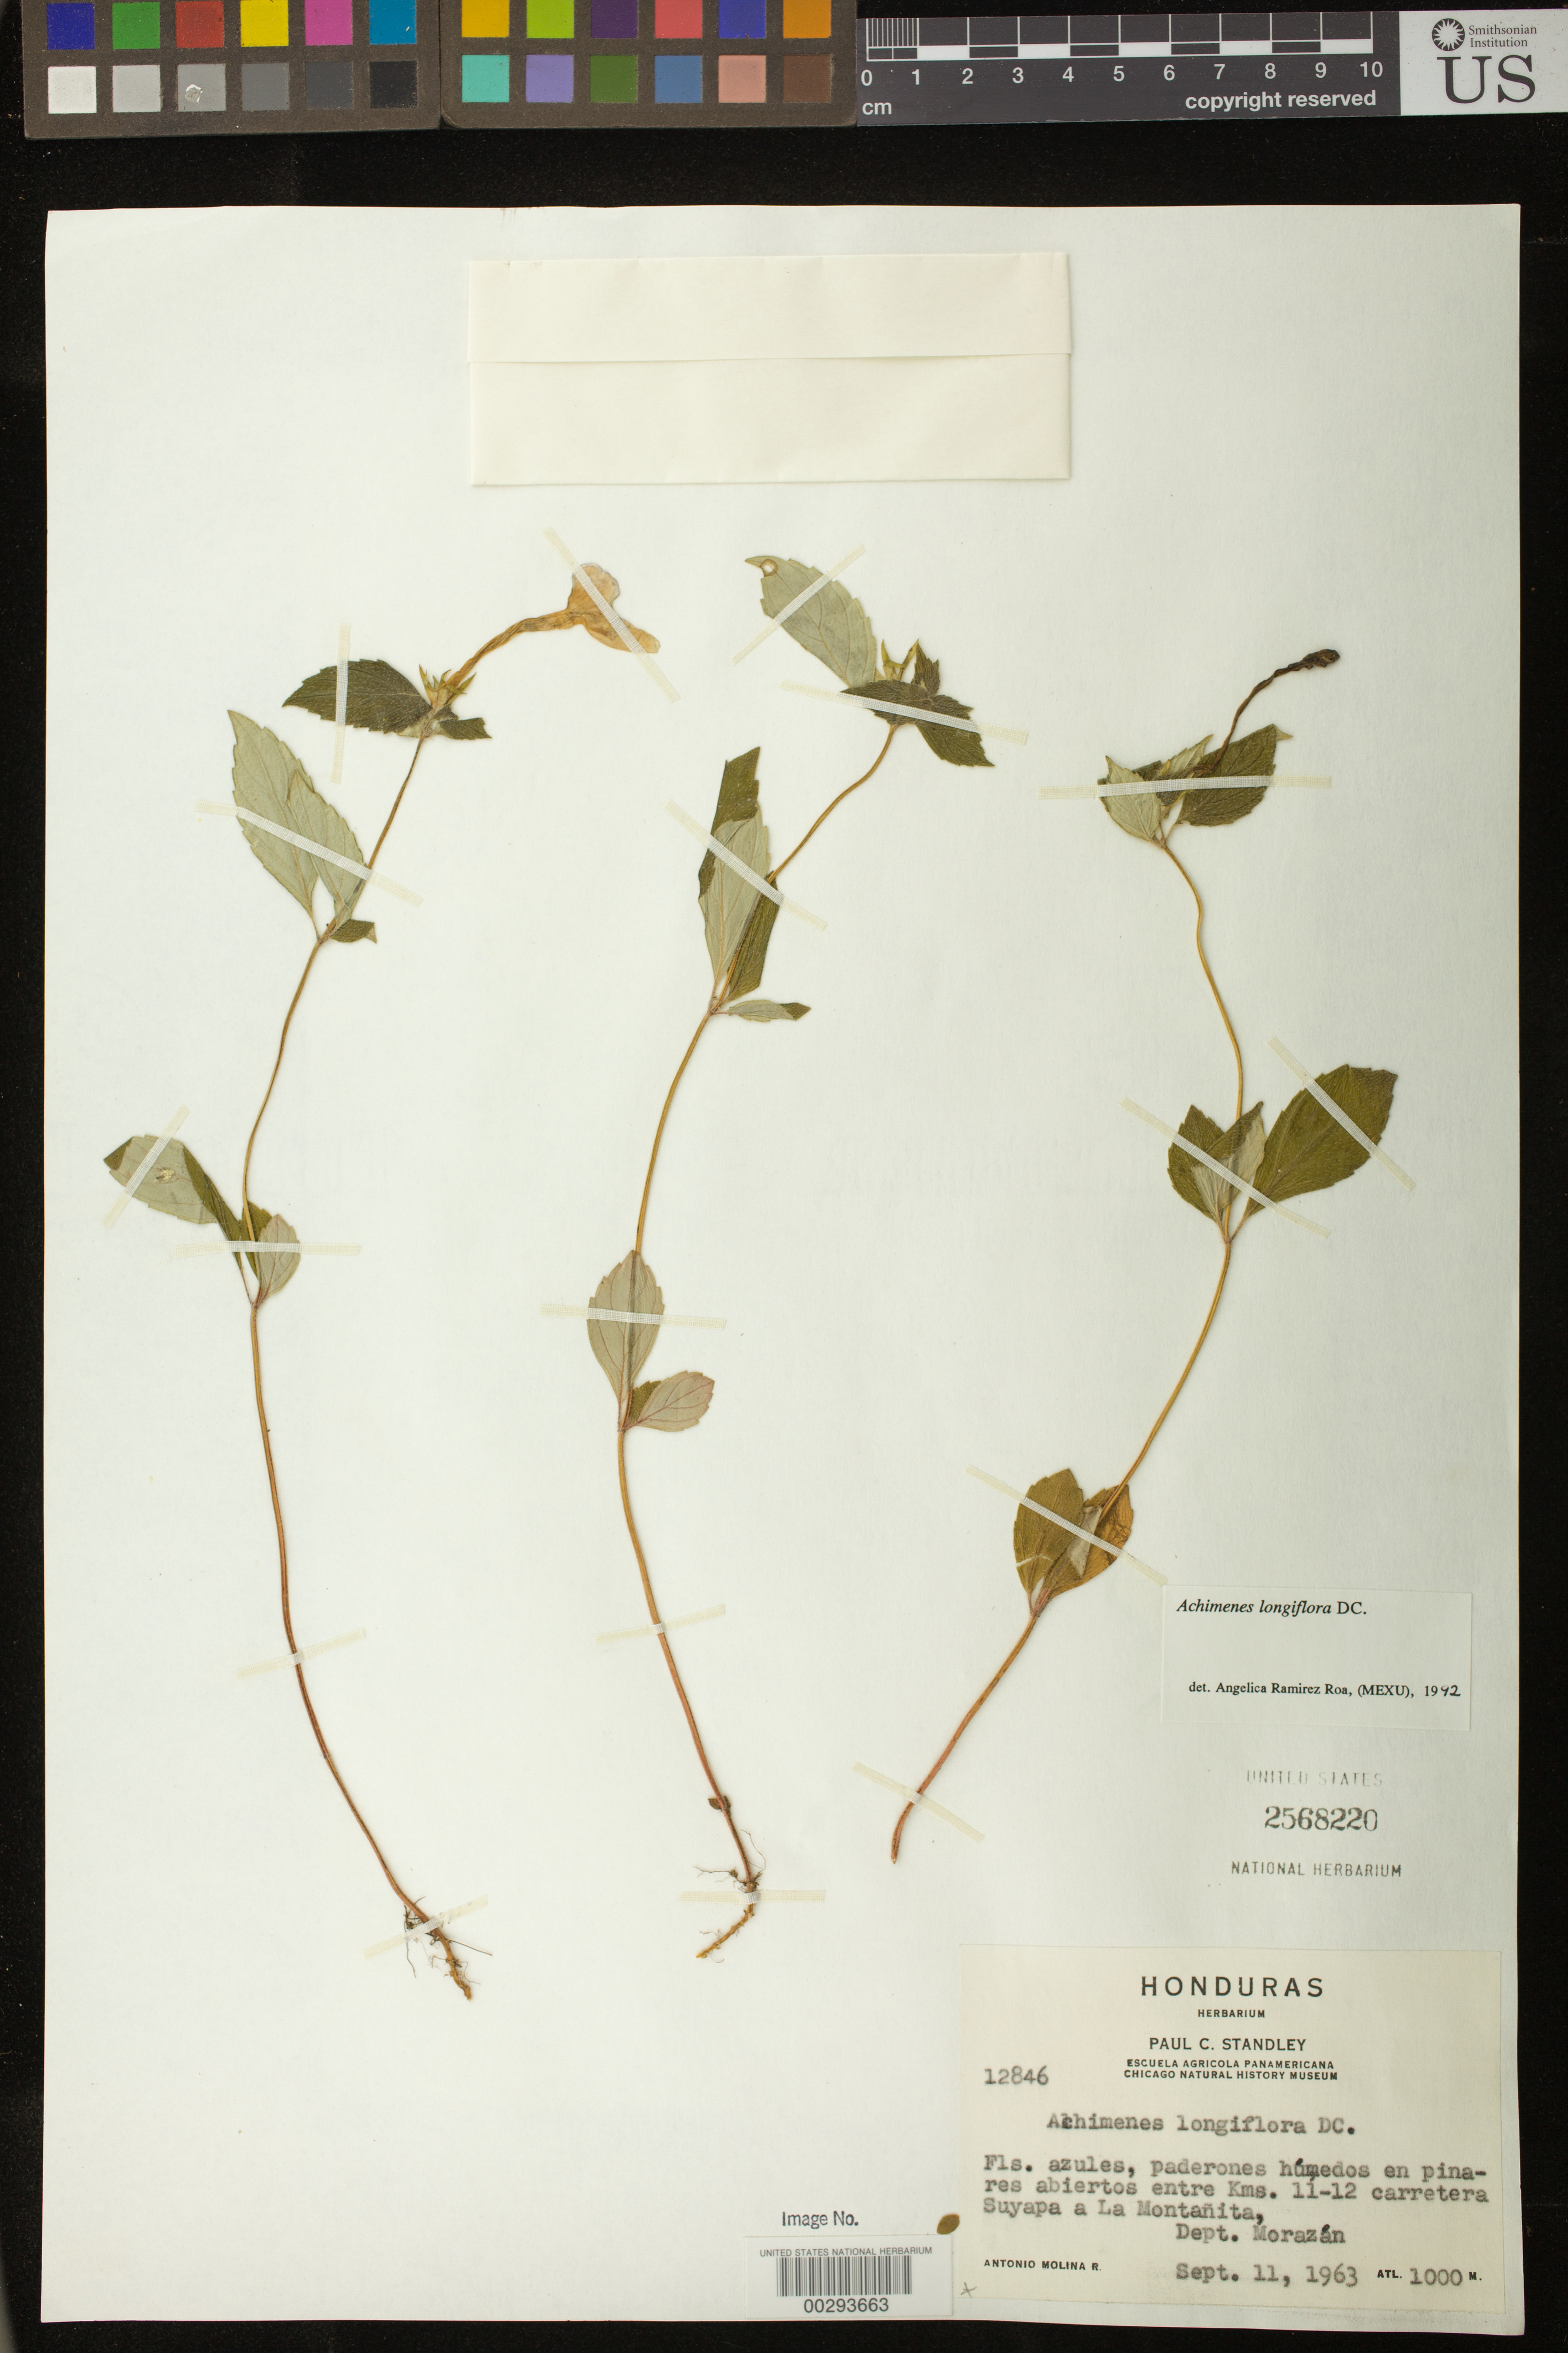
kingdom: Plantae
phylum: Tracheophyta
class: Magnoliopsida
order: Lamiales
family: Gesneriaceae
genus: Achimenes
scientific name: Achimenes longiflora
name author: DC.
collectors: A. Molina R.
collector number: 12846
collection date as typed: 11 Sep 1963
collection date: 1963-09-11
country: Honduras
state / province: Fco. Morazán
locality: Between km 11-12 of Suyapa highway to Montanita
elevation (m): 1000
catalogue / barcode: US 2568220